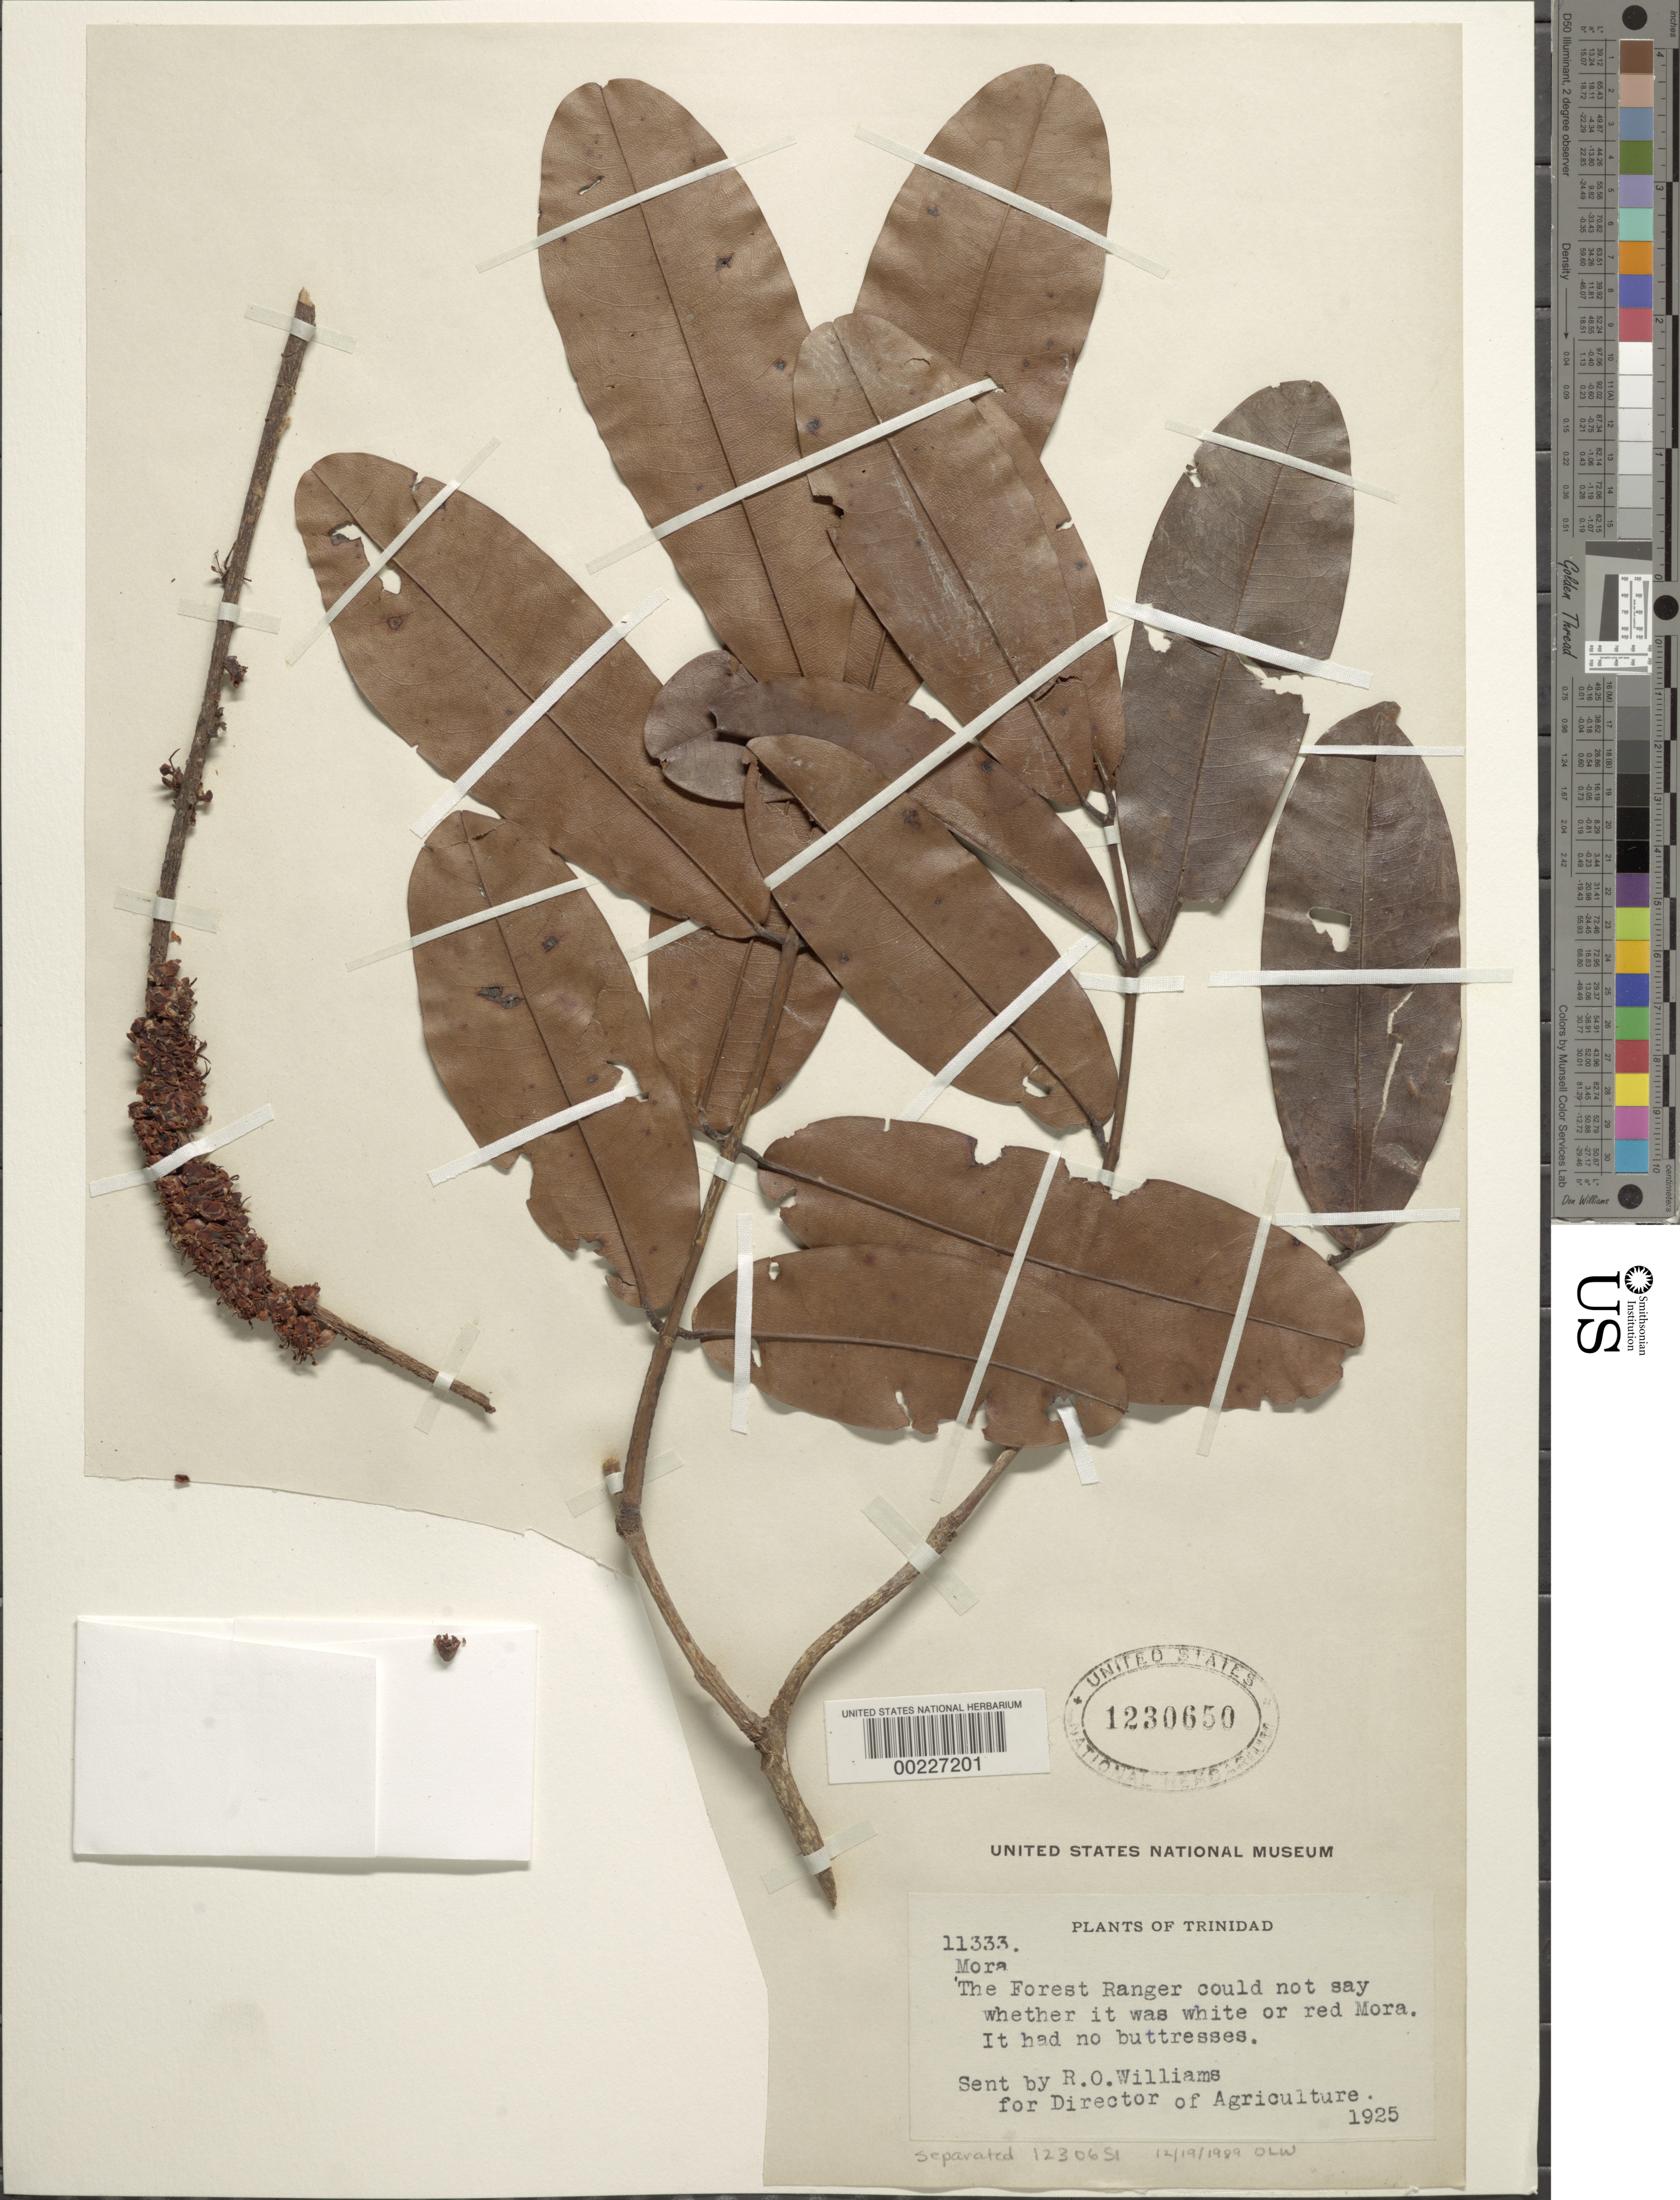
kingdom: Plantae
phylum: Tracheophyta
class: Magnoliopsida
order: Fabales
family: Fabaceae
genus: Mora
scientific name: Mora excelsa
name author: Benth.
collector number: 11333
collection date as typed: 1925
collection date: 1925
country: Trinidad and Tobago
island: Trinidad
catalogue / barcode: US 1230650